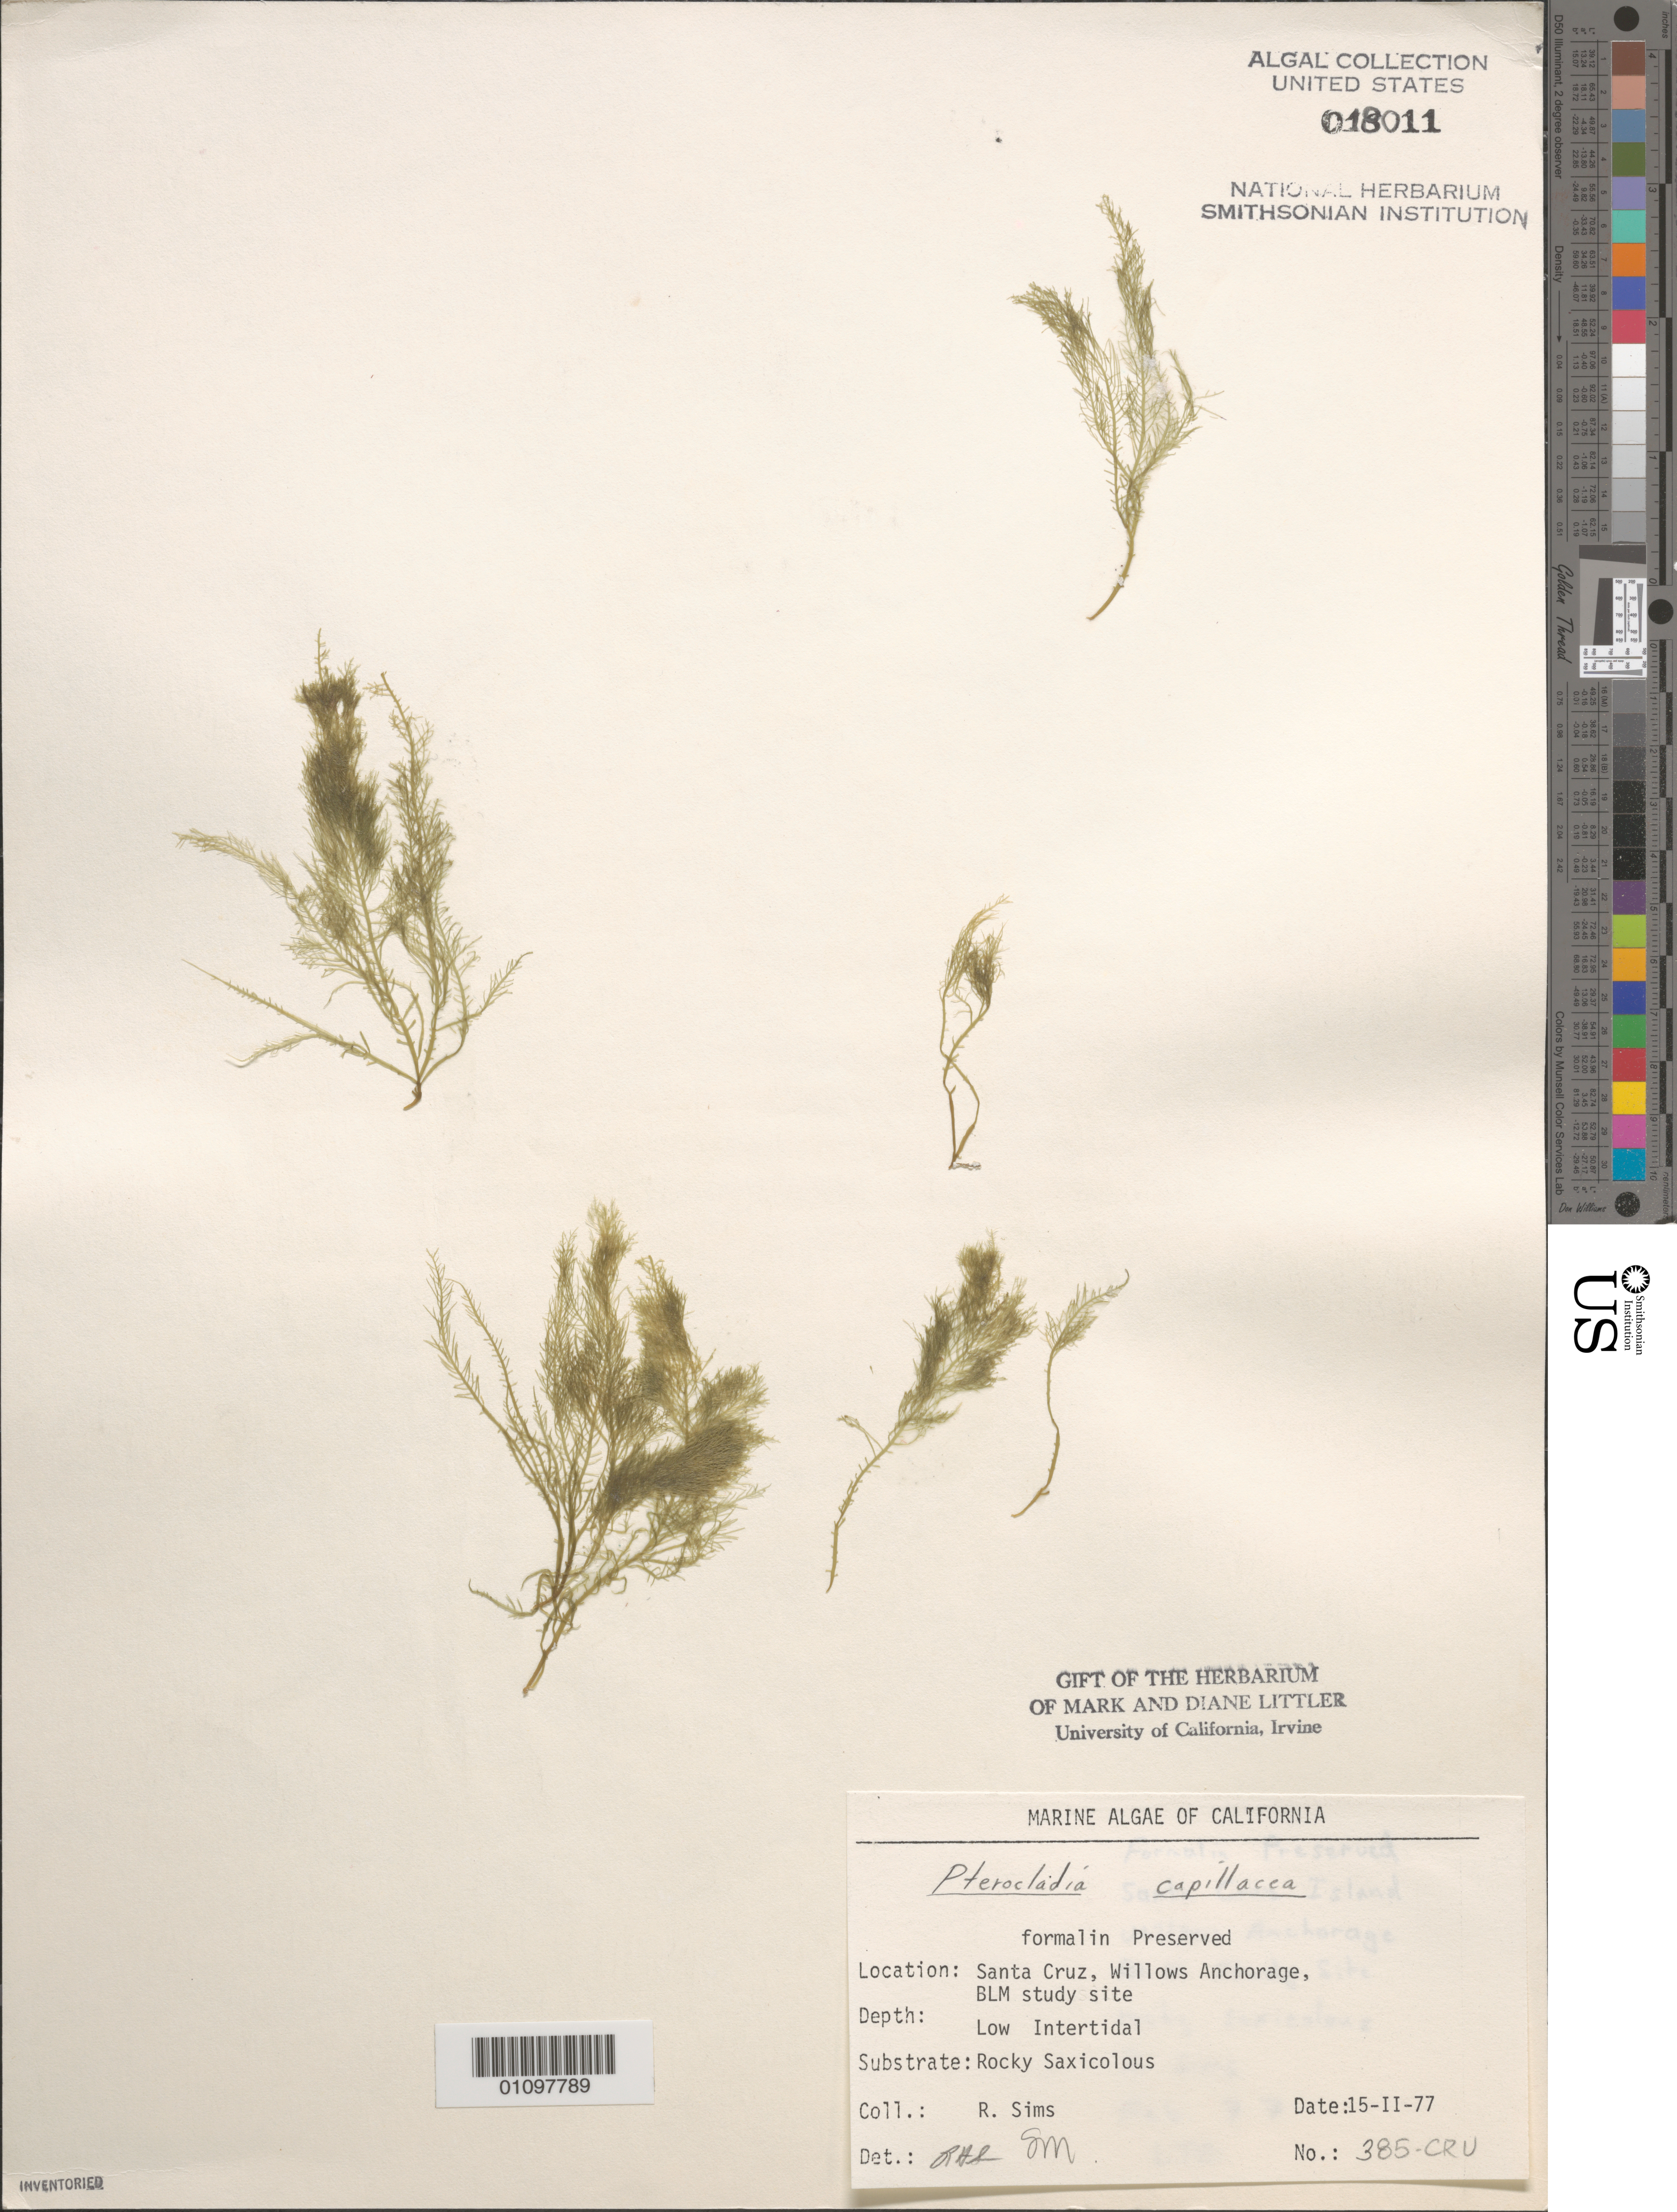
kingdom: Plantae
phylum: Rhodophyta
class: Florideophyceae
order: Gelidiales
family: Pterocladiaceae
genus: Pterocladiella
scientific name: Pterocladiella capillacea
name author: (S.G. Gmel.) Santelices & Hommers.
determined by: Algae name updating Project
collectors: R. H. Sims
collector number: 385-CRU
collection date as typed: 15 Feb 1977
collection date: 1977-02-15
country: United States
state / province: California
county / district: Santa Barbara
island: Santa Cruz Island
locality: Willows Anchorage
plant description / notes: BLM-SOCALBIGHT Rocky Intertidal Survey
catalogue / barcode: US 18011